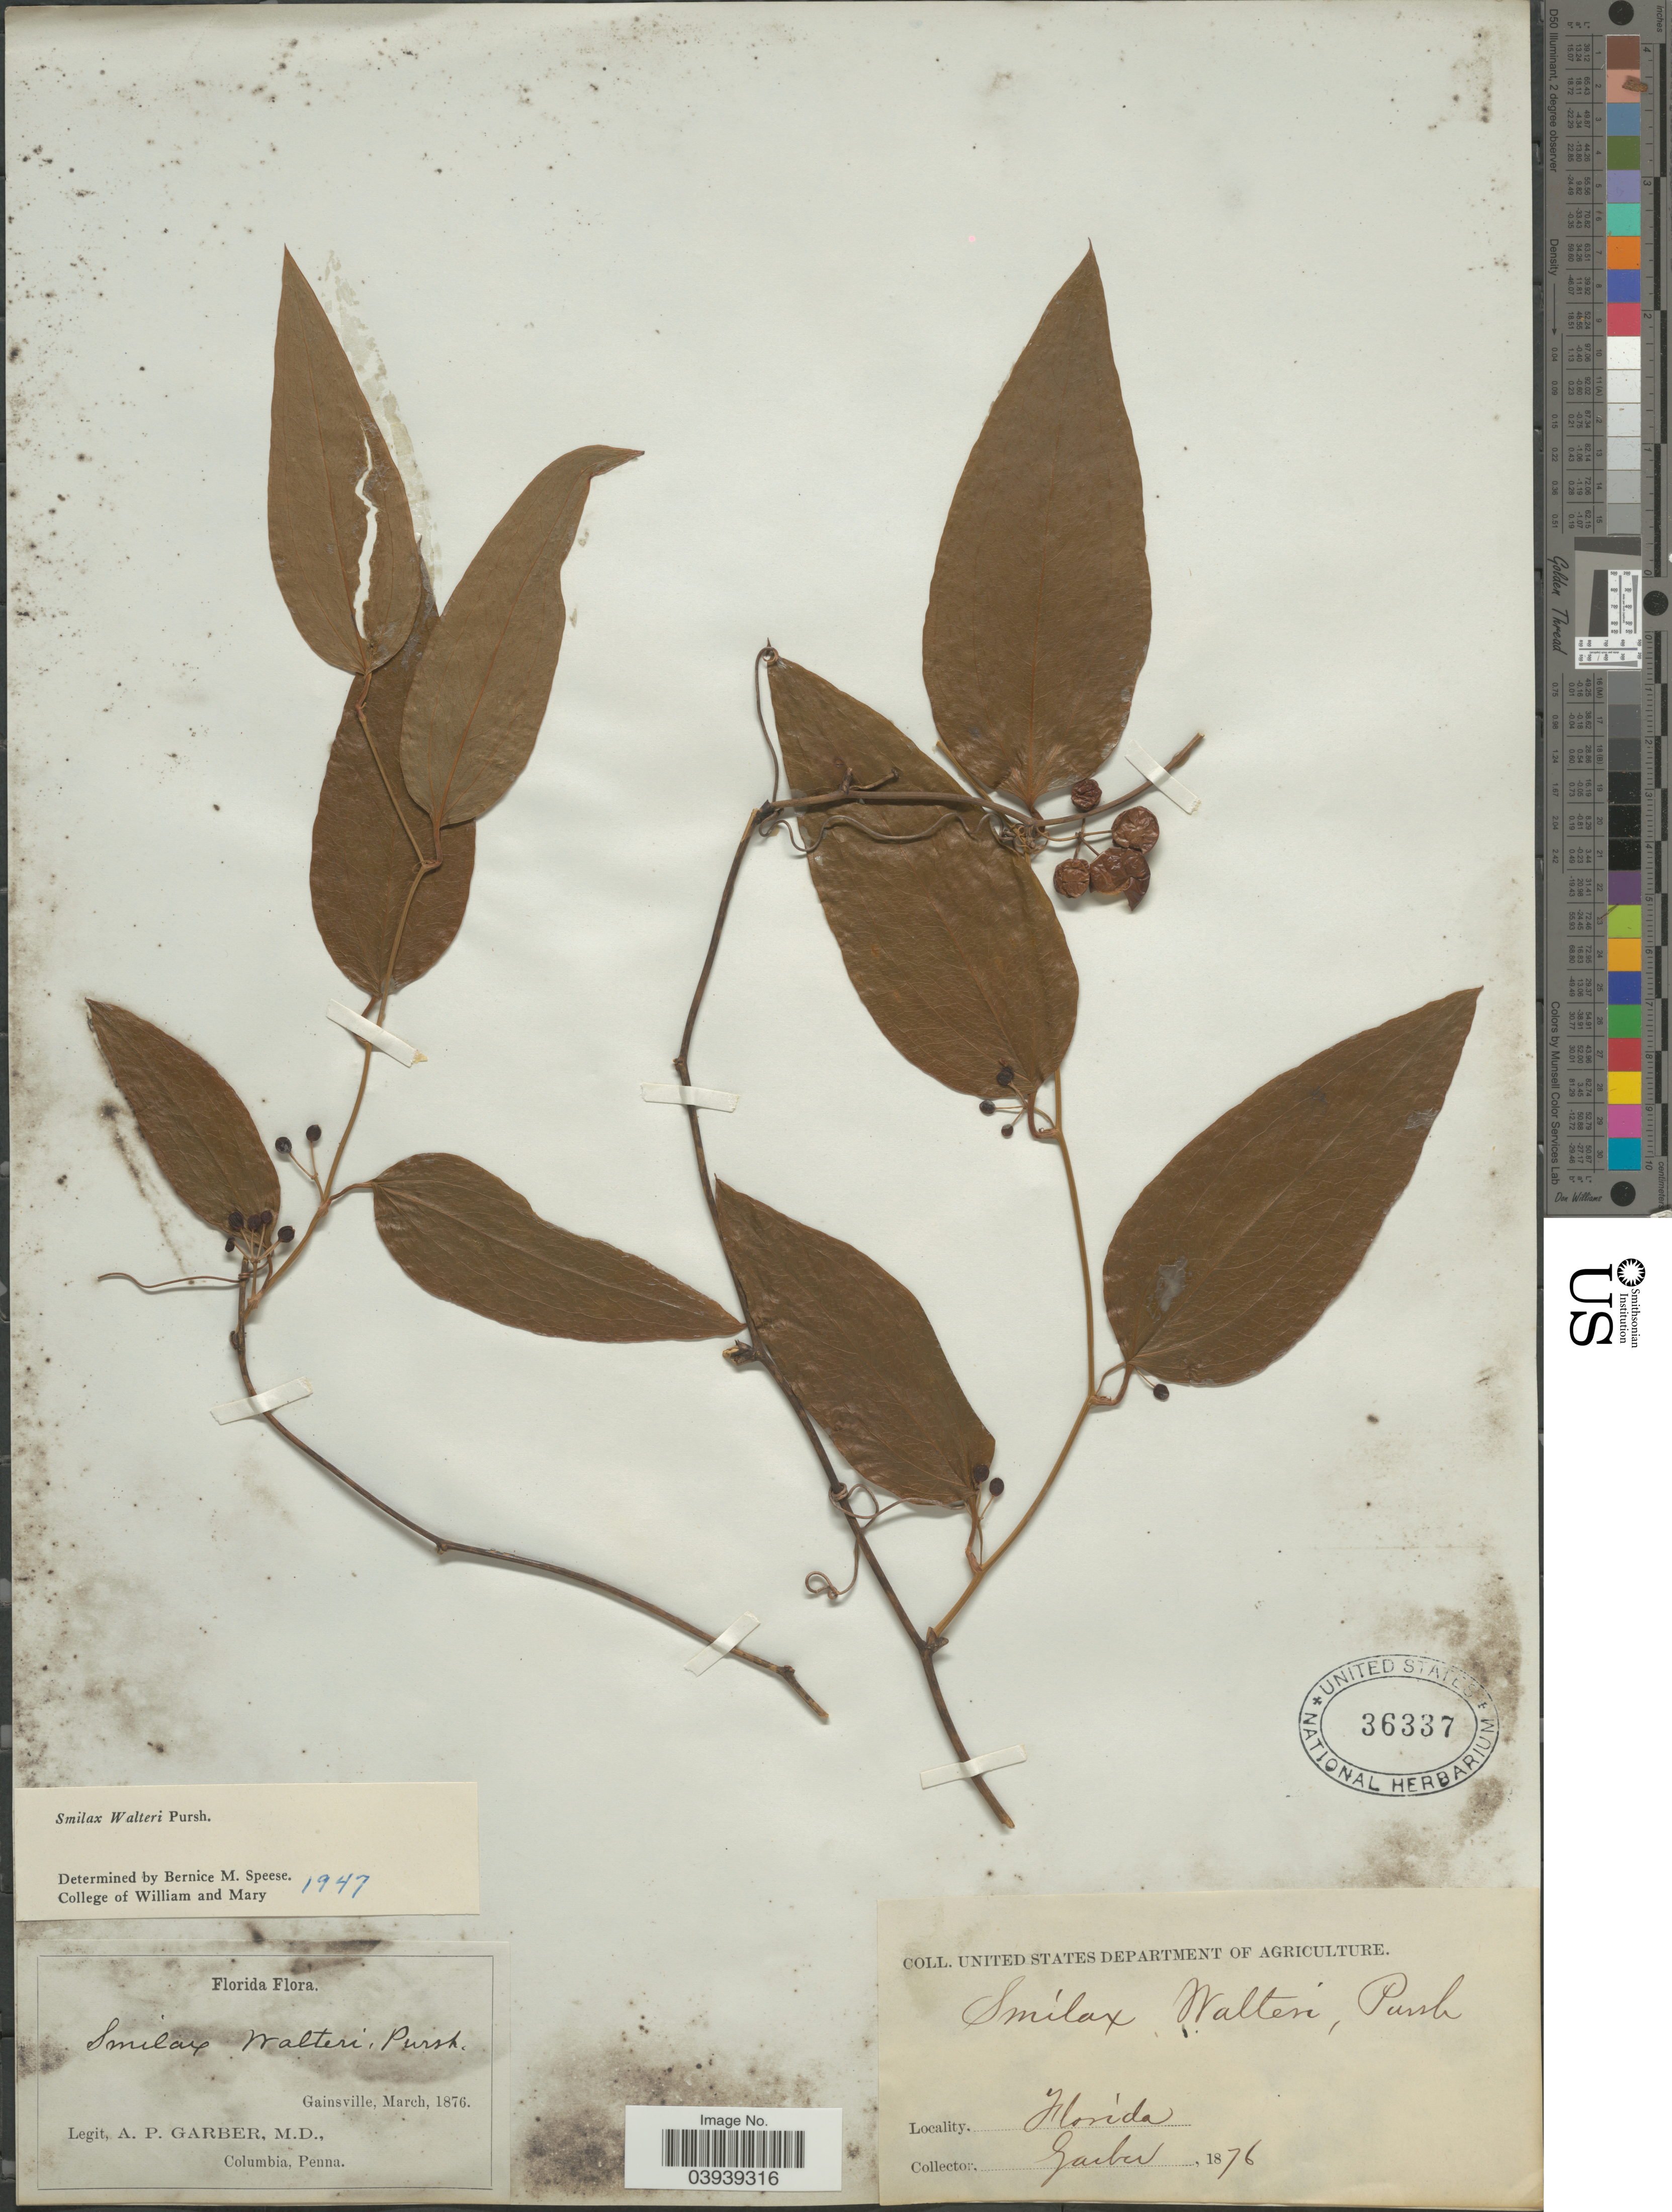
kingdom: Plantae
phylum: Tracheophyta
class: Liliopsida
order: Liliales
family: Smilacaceae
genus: Smilax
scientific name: Smilax walteri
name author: Pursh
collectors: A. P. Garber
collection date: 1876-03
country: United States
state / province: Florida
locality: Gainsville.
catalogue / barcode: US 36337